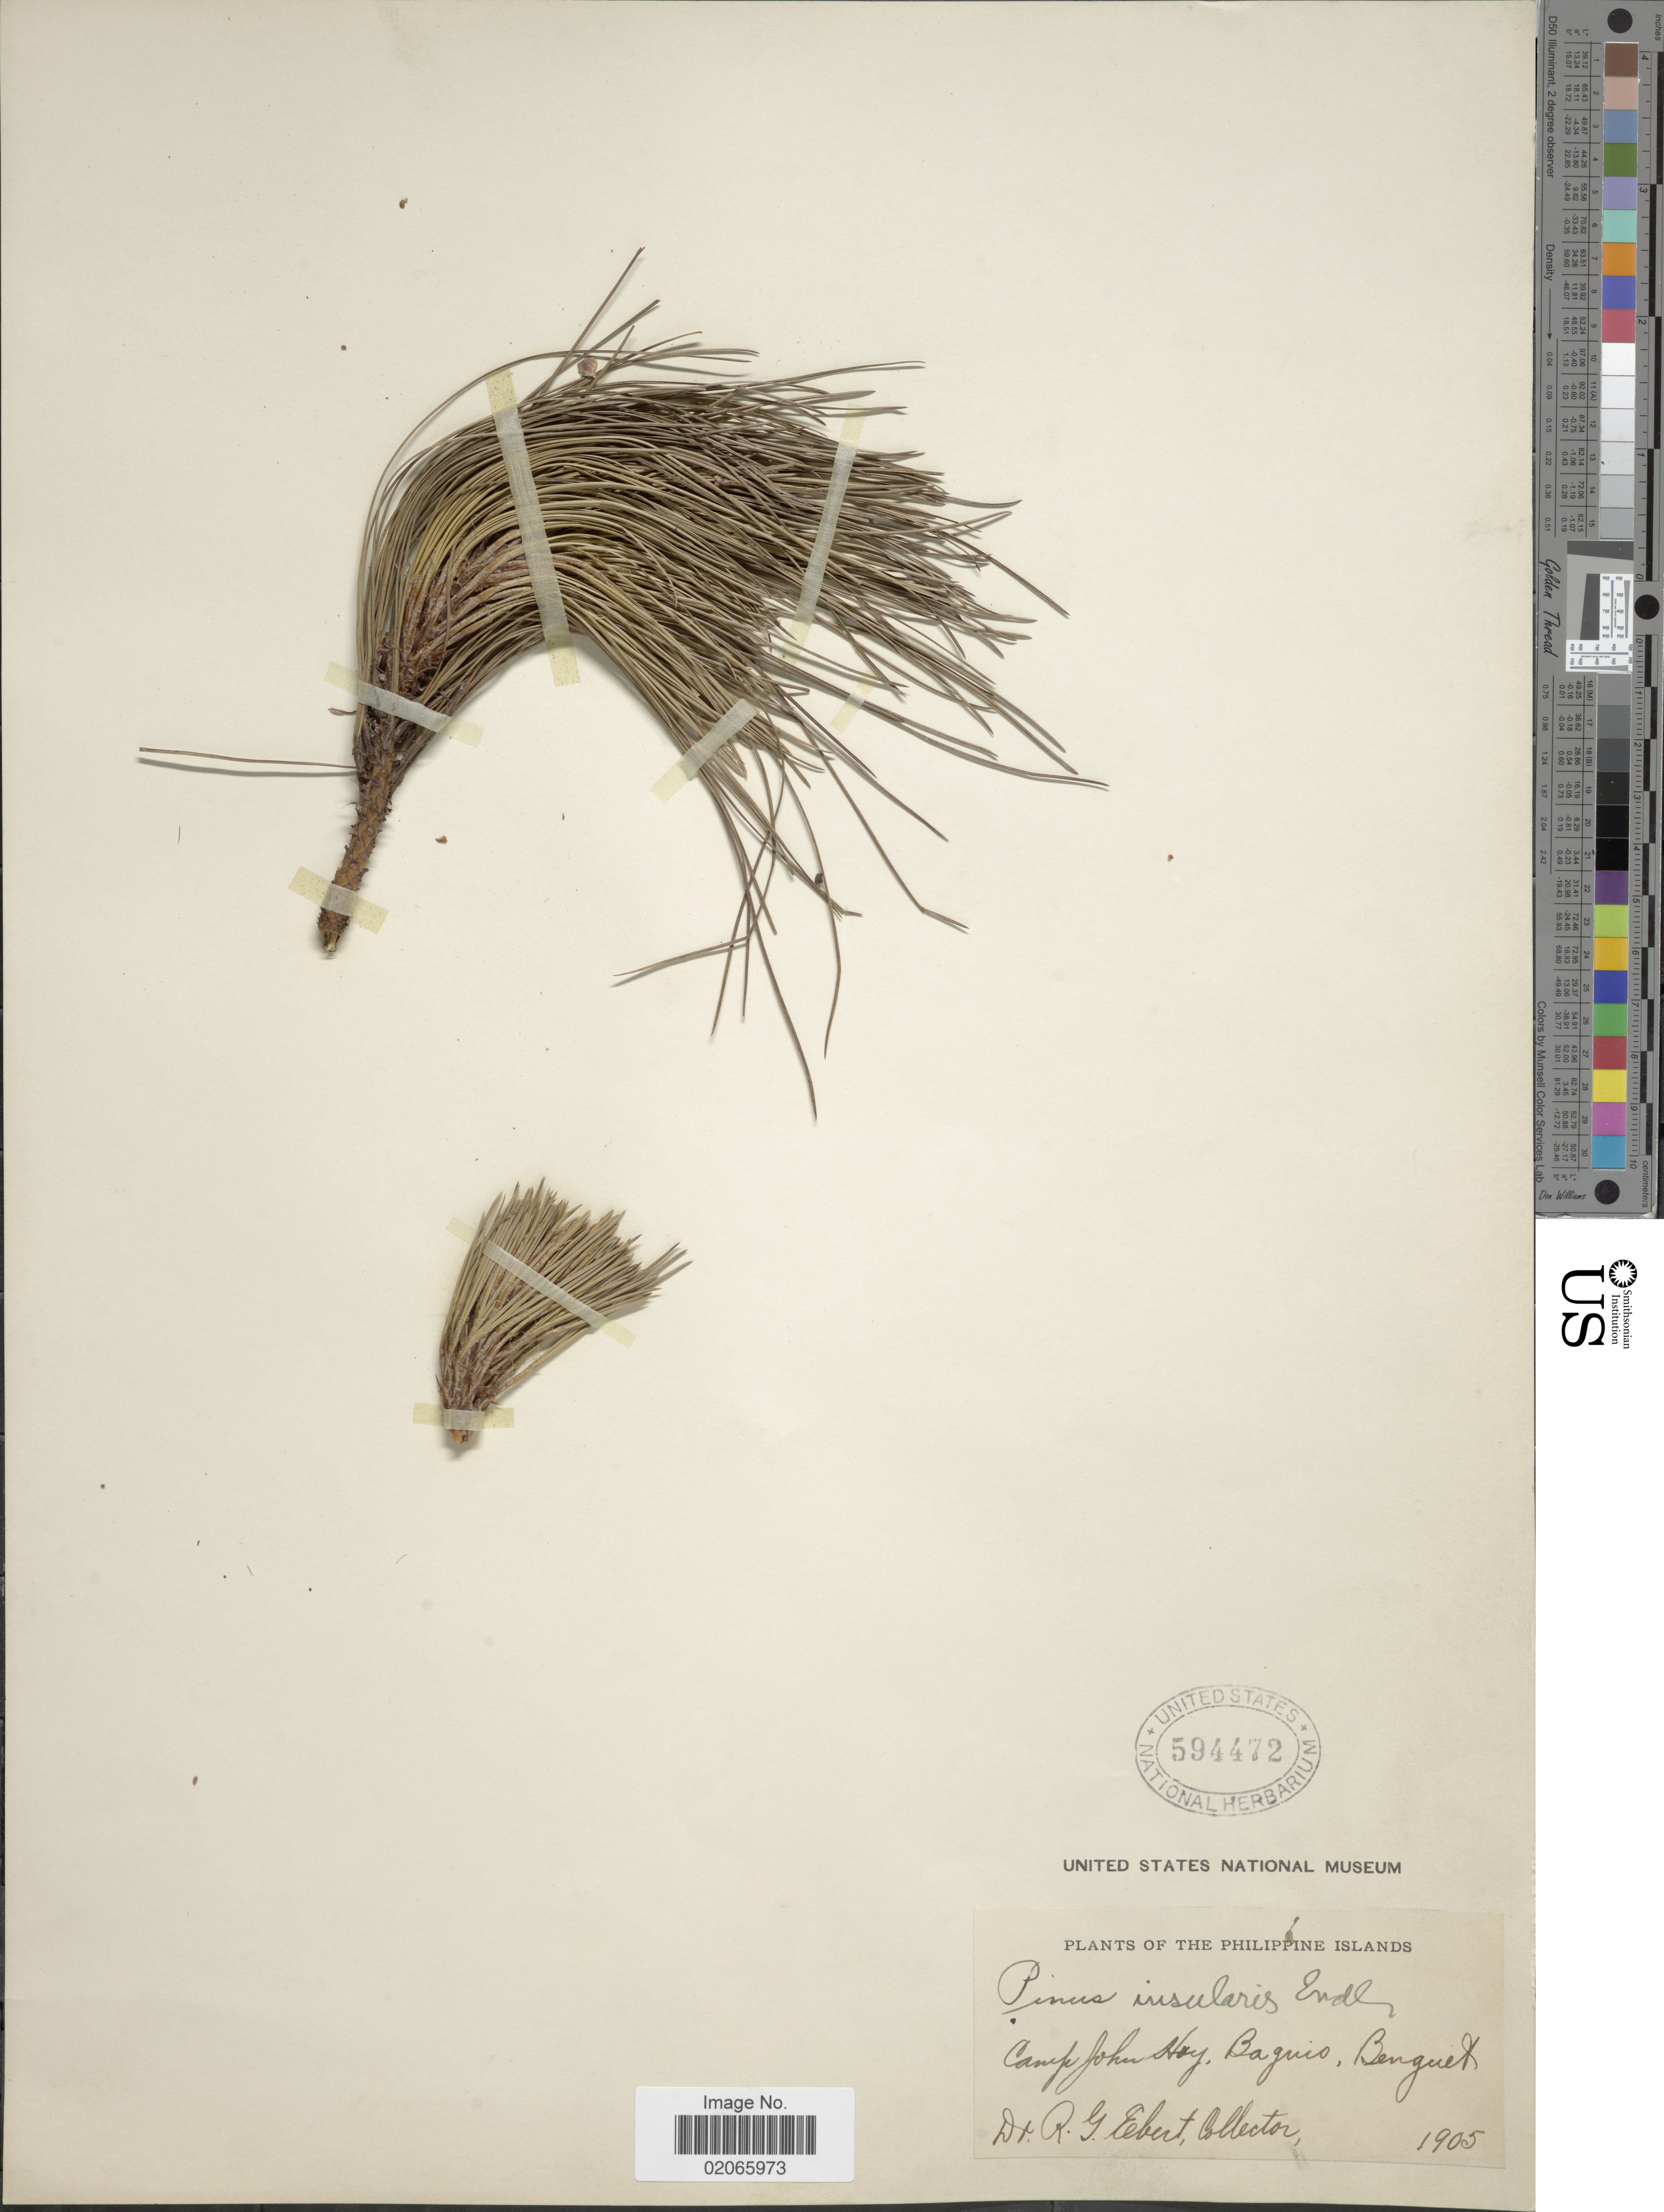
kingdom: Plantae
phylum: Tracheophyta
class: Pinopsida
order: Pinales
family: Pinaceae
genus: Pinus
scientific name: Pinus insularis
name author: Endl.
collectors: R. Eebert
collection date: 1905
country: Philippines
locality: The Philippine Islands. Camp John Hay, Baguio, Benguet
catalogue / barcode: US 594472